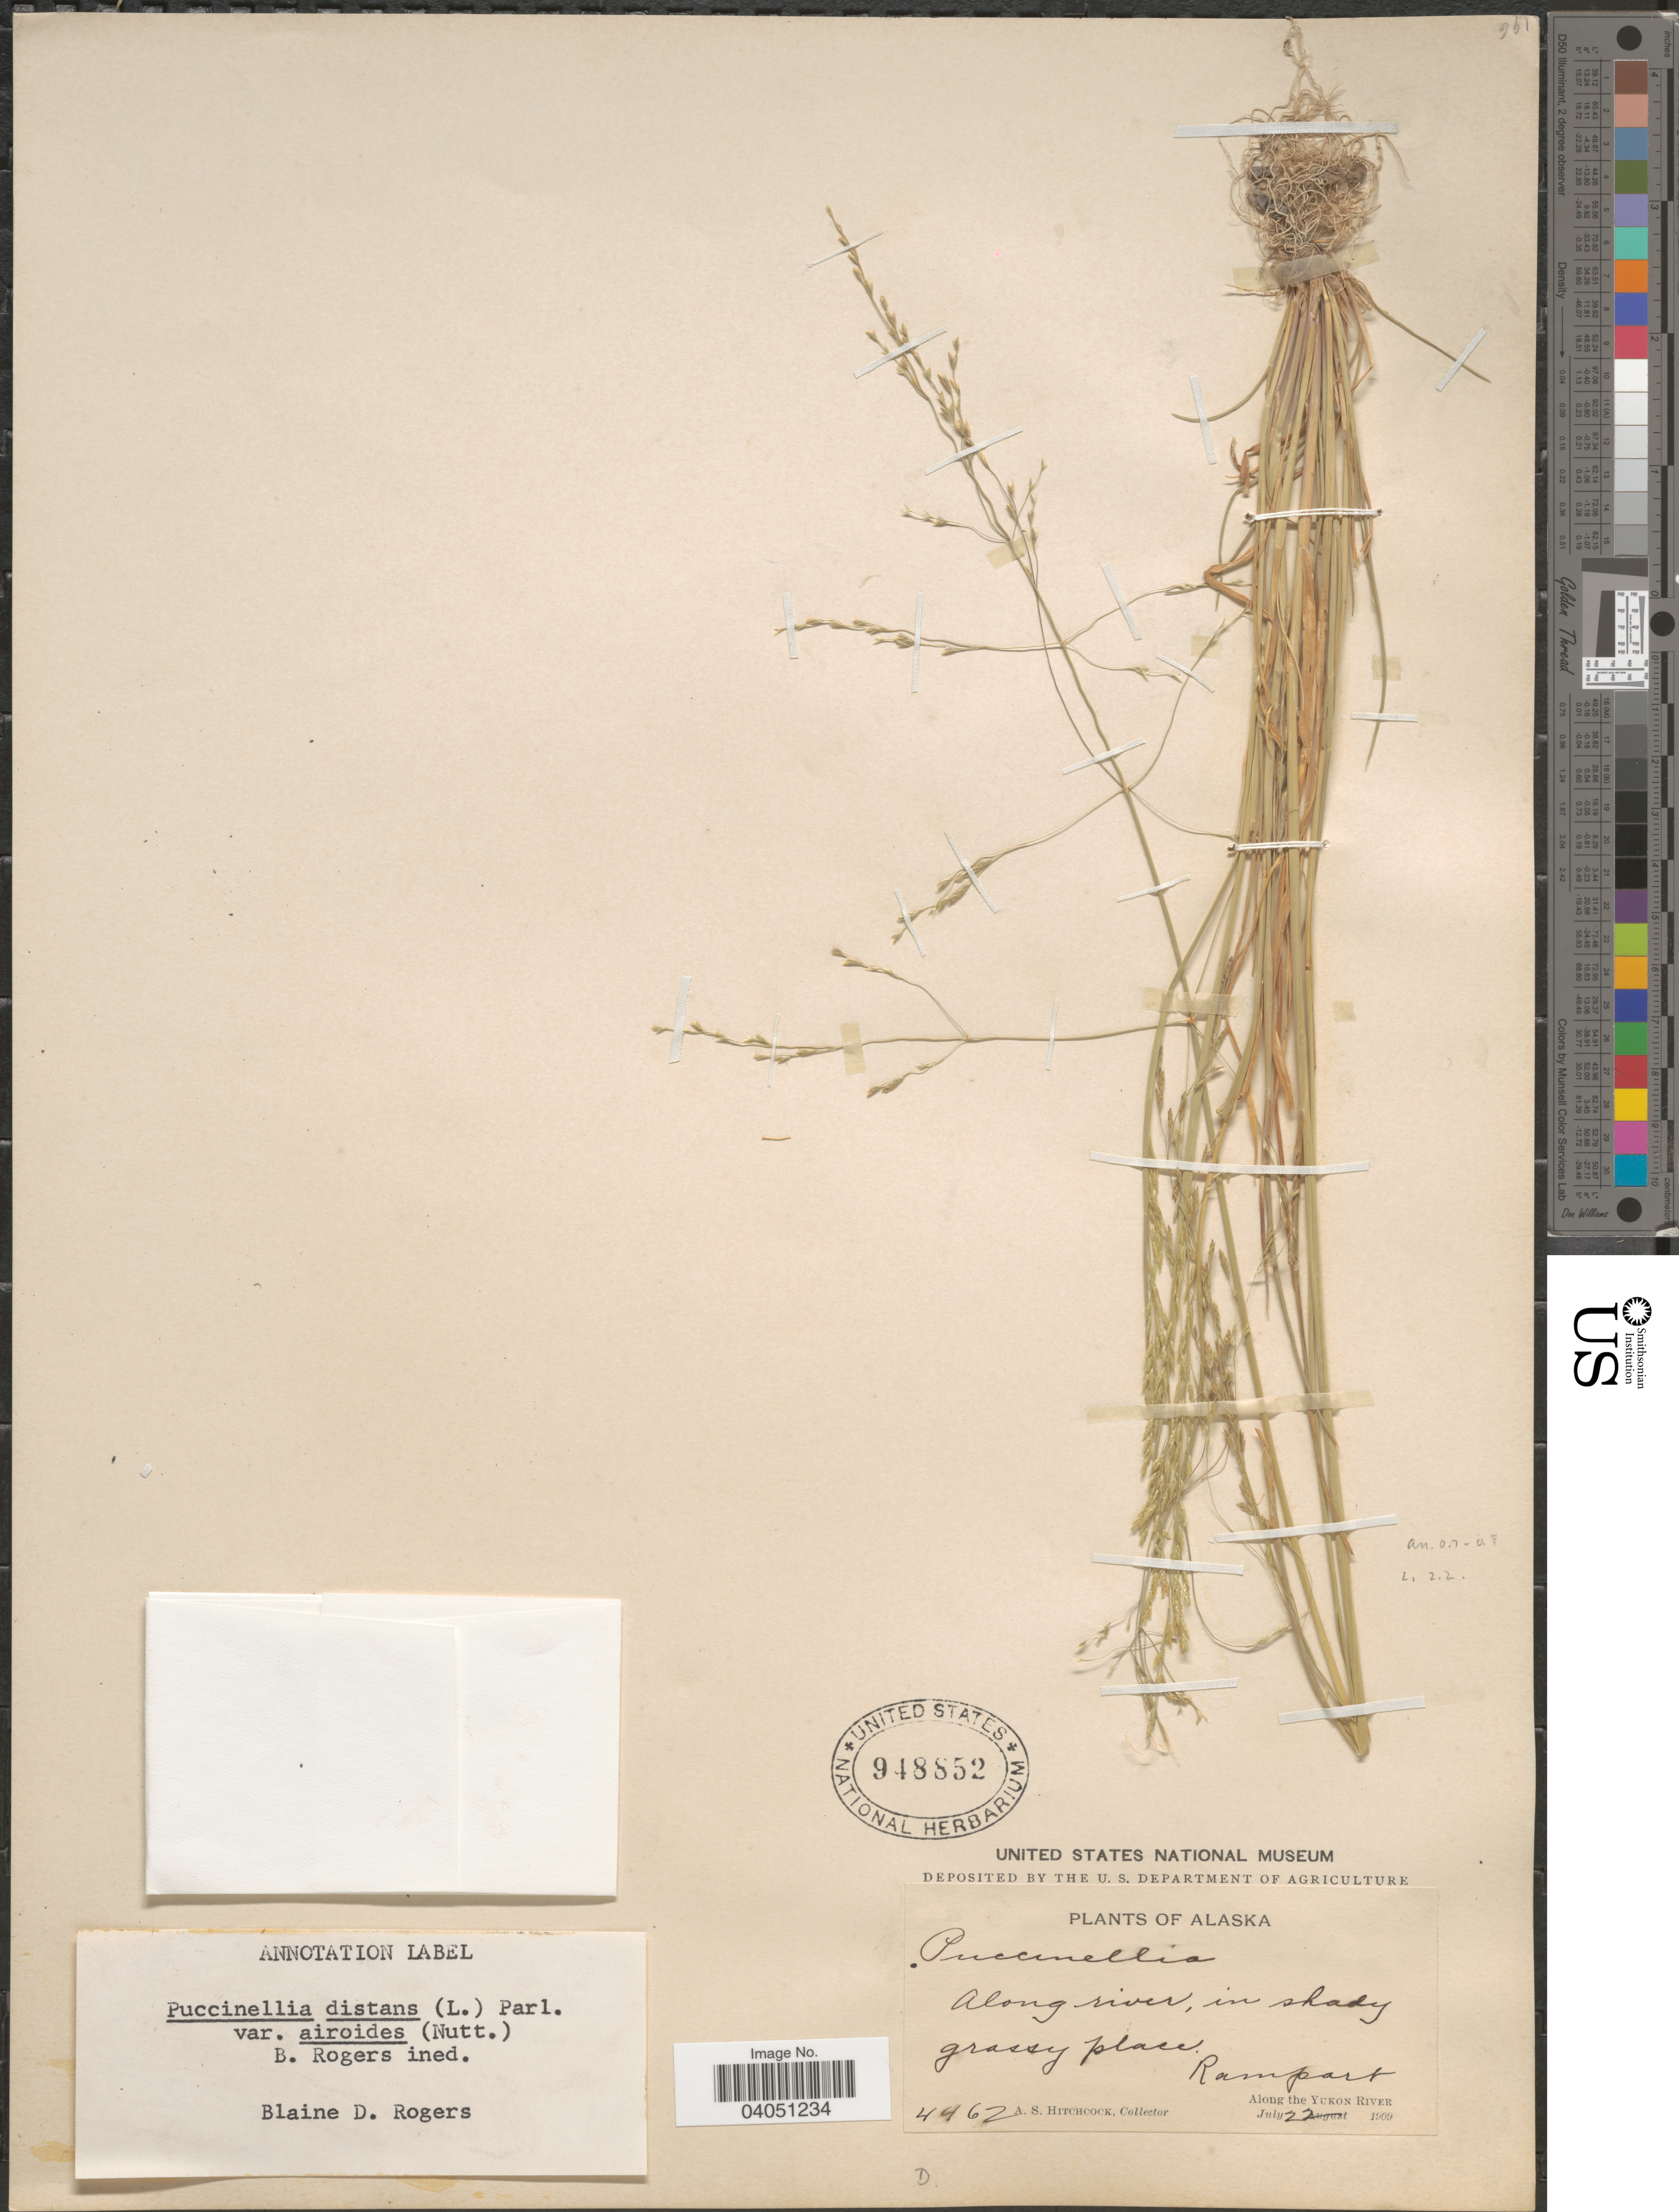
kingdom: Plantae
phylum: Tracheophyta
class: Liliopsida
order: Poales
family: Poaceae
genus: Puccinellia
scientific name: Puccinellia distans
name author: (Jacq.) Parl.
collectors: A. S. Hitchcock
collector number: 4462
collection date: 1909-07-22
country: United States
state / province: Alaska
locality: Along river, in shady grassy place. Rampart. Along the Yukon River.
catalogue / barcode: US 948852